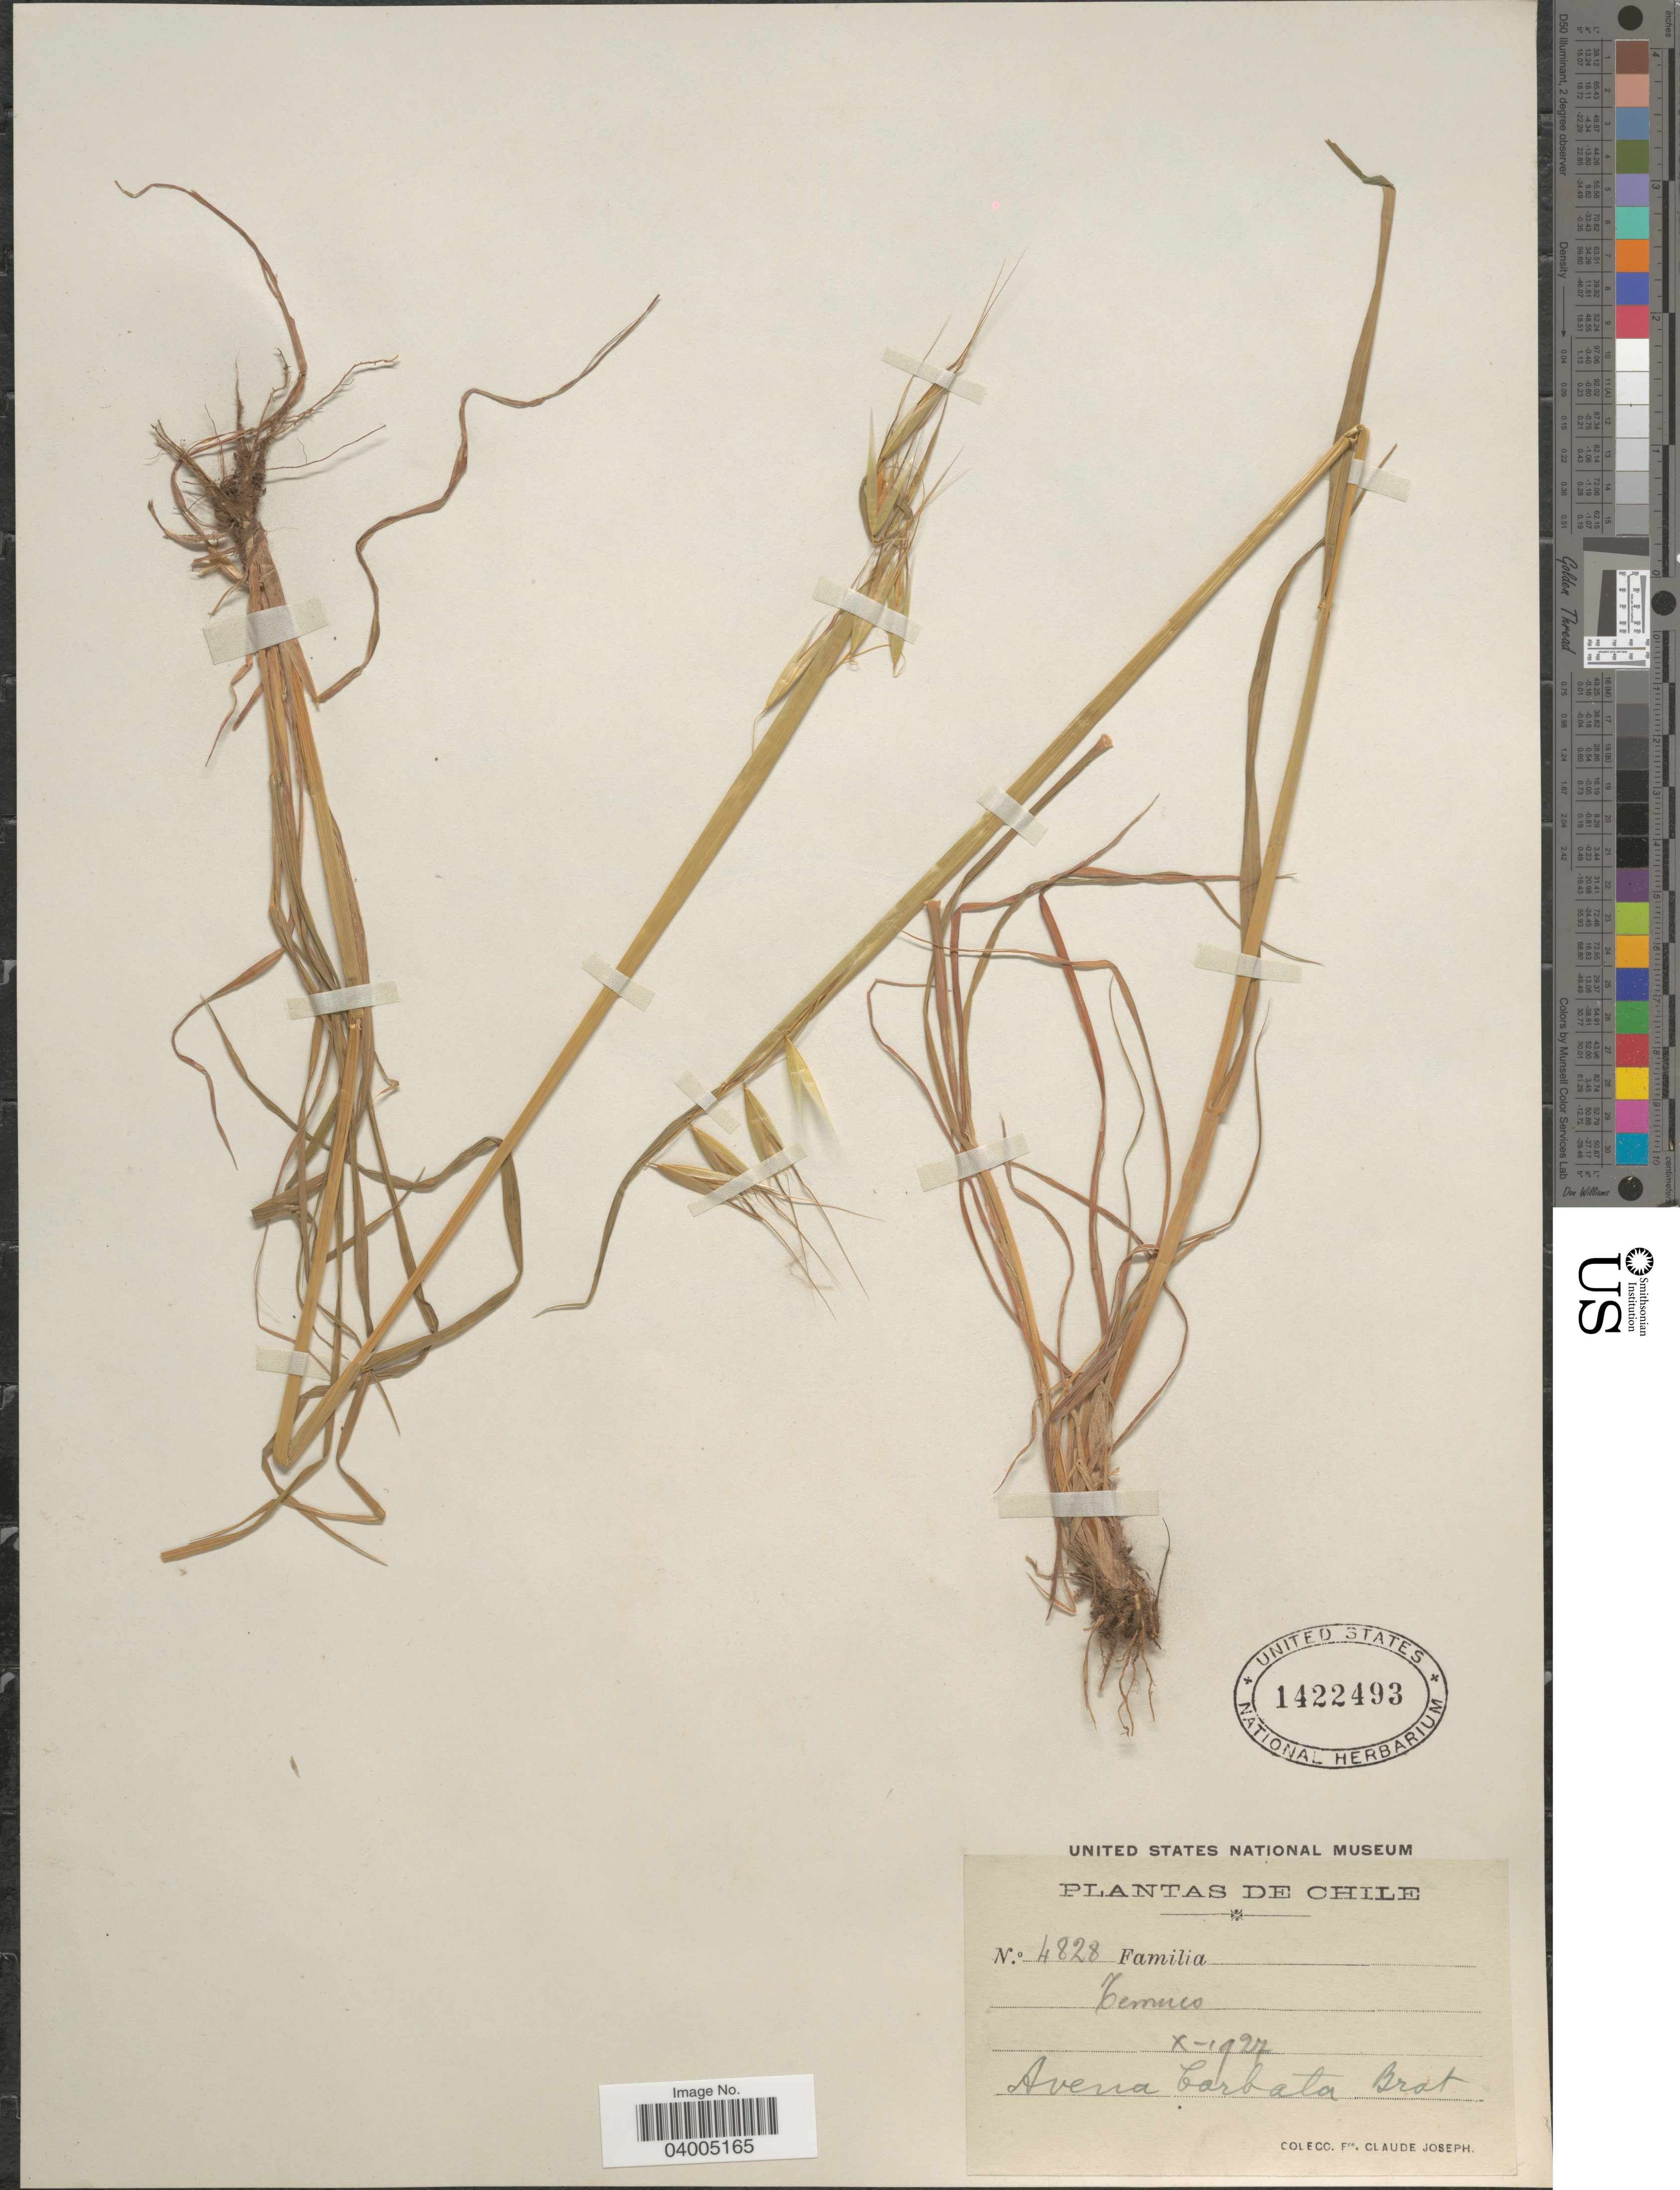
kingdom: Plantae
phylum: Tracheophyta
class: Liliopsida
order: Poales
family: Poaceae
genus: Avena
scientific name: Avena barbata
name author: Pott ex Link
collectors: Bro. Claude-Joseph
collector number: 4828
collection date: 1927-10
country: Chile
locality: Temuco.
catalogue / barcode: US 1422493